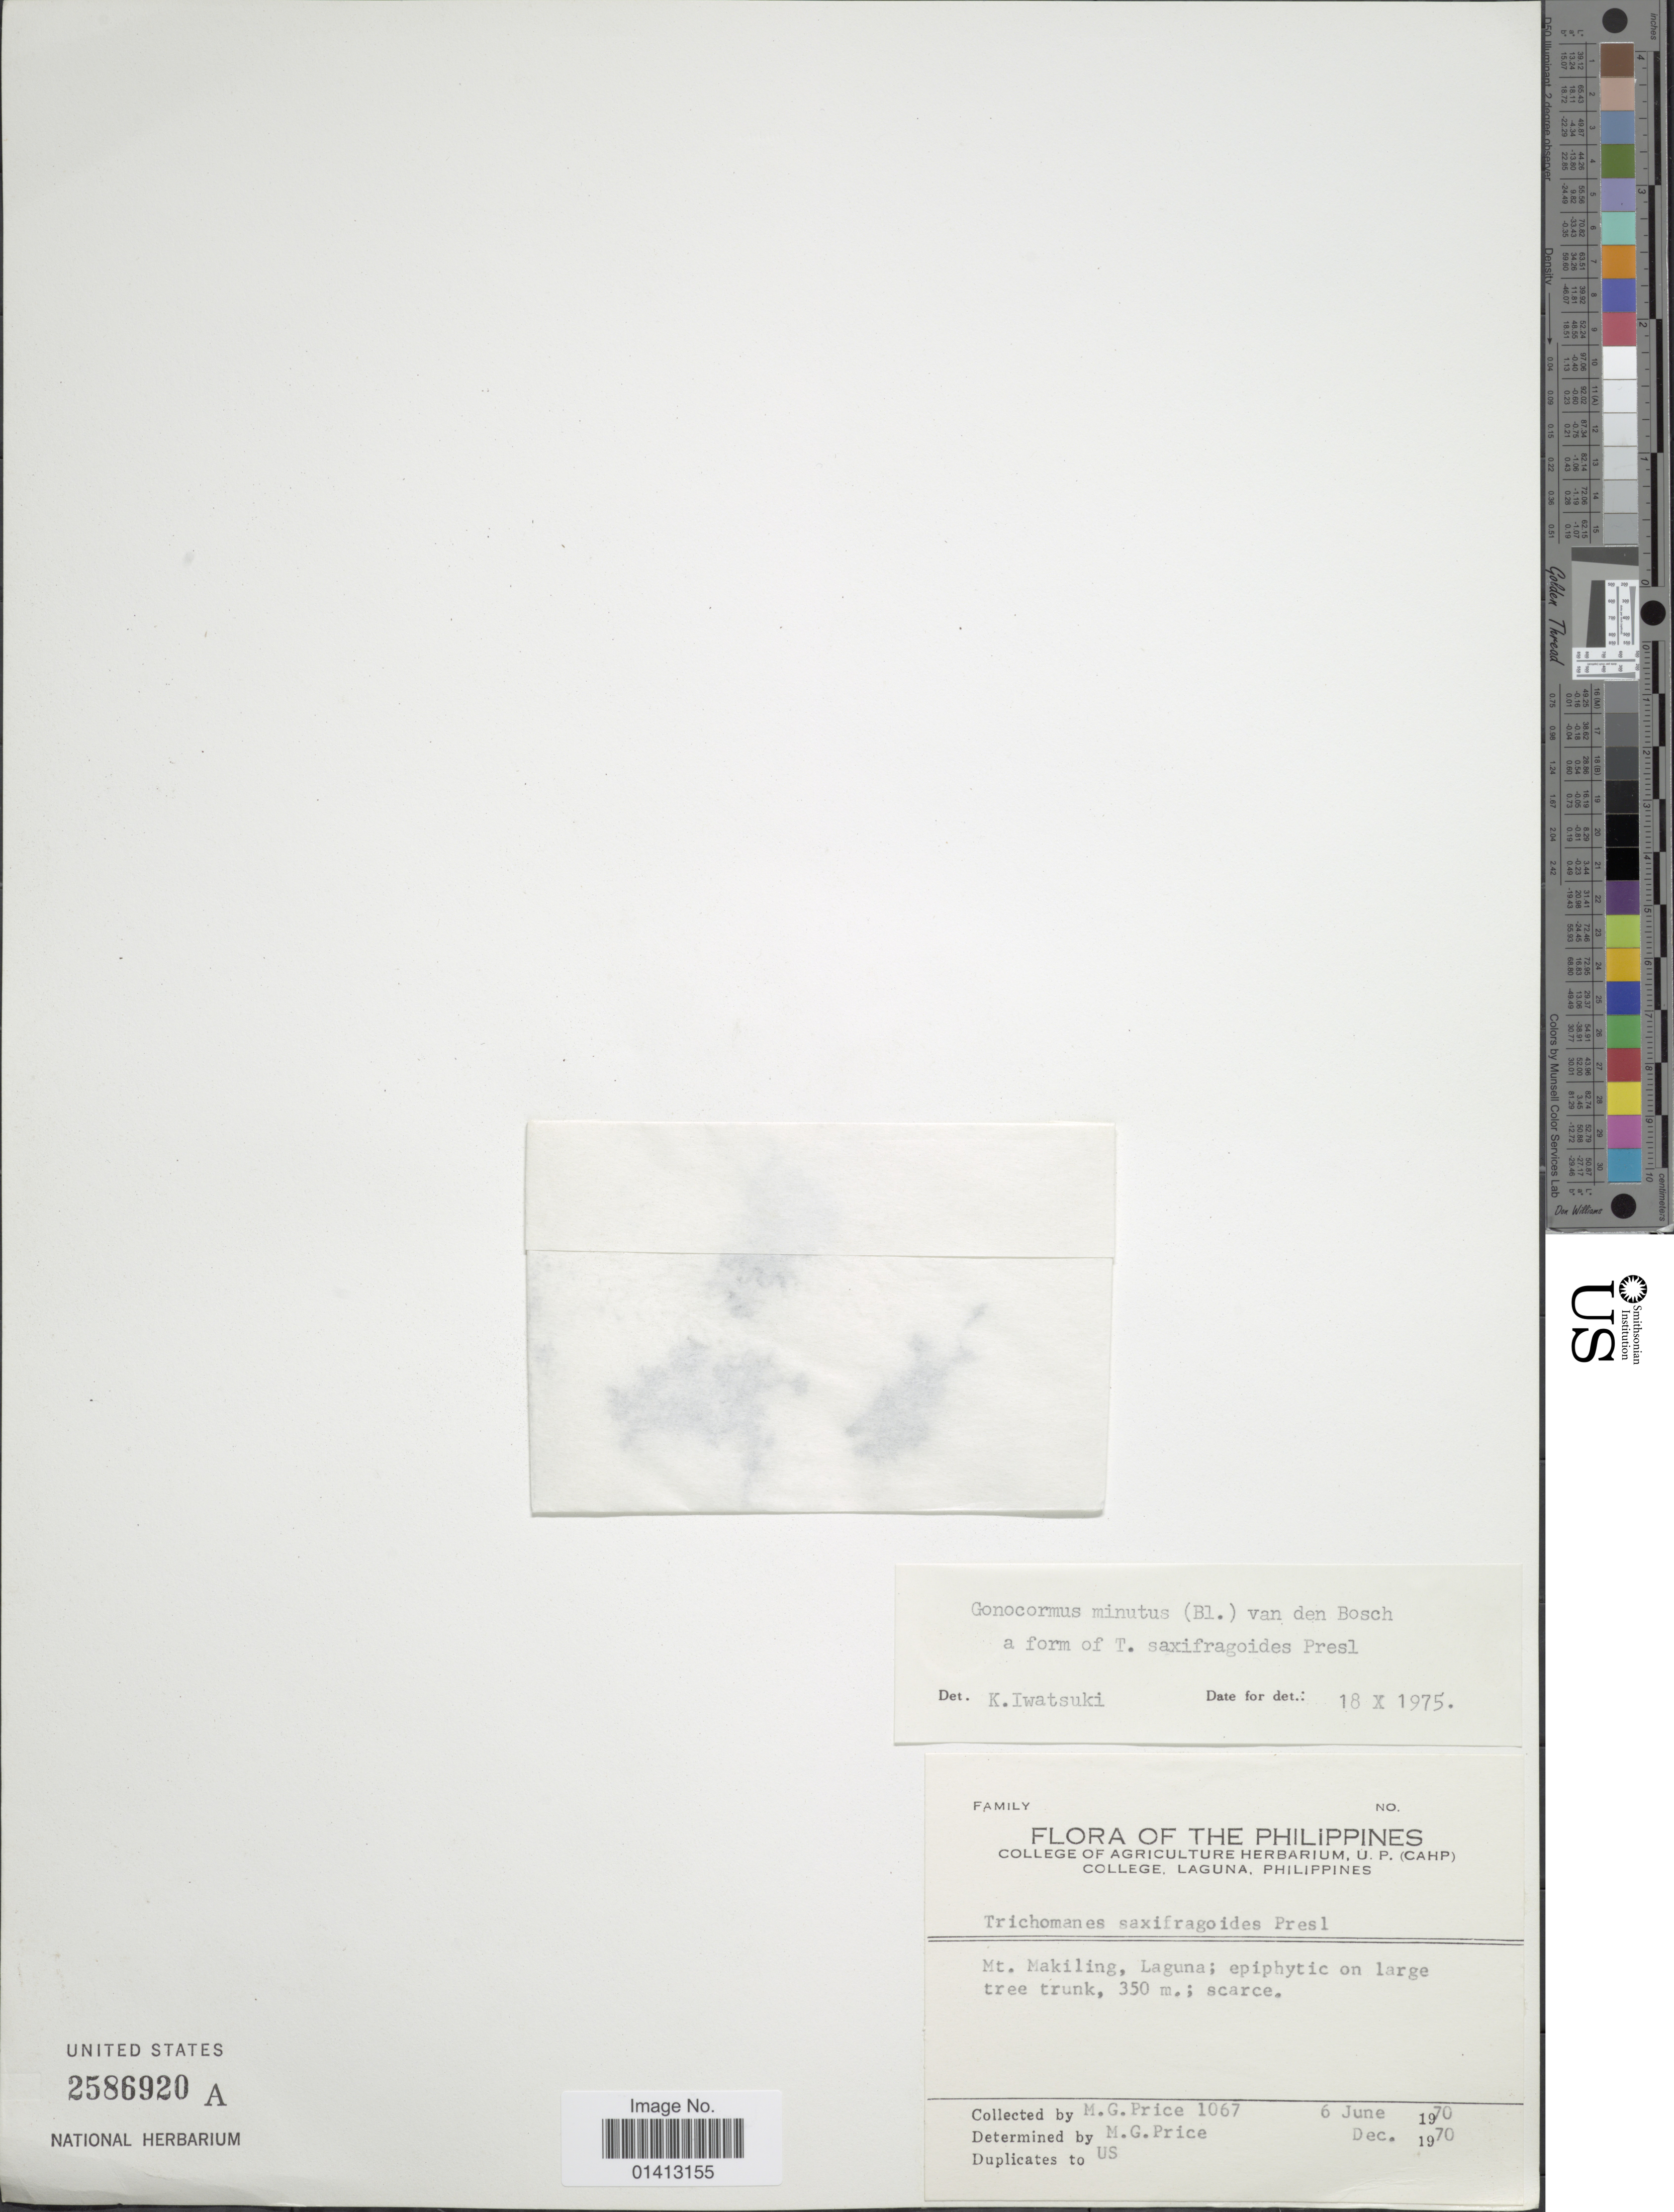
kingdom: Plantae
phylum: Tracheophyta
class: Polypodiopsida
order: Hymenophyllales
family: Hymenophyllaceae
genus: Crepidomanes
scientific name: Crepidomanes minutum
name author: (Blume) K. Iwats.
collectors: M. G. Price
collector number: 1067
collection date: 1970-06-06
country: Philippines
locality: Mt Makiling, Laguna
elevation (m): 350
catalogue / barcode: US 2586920A